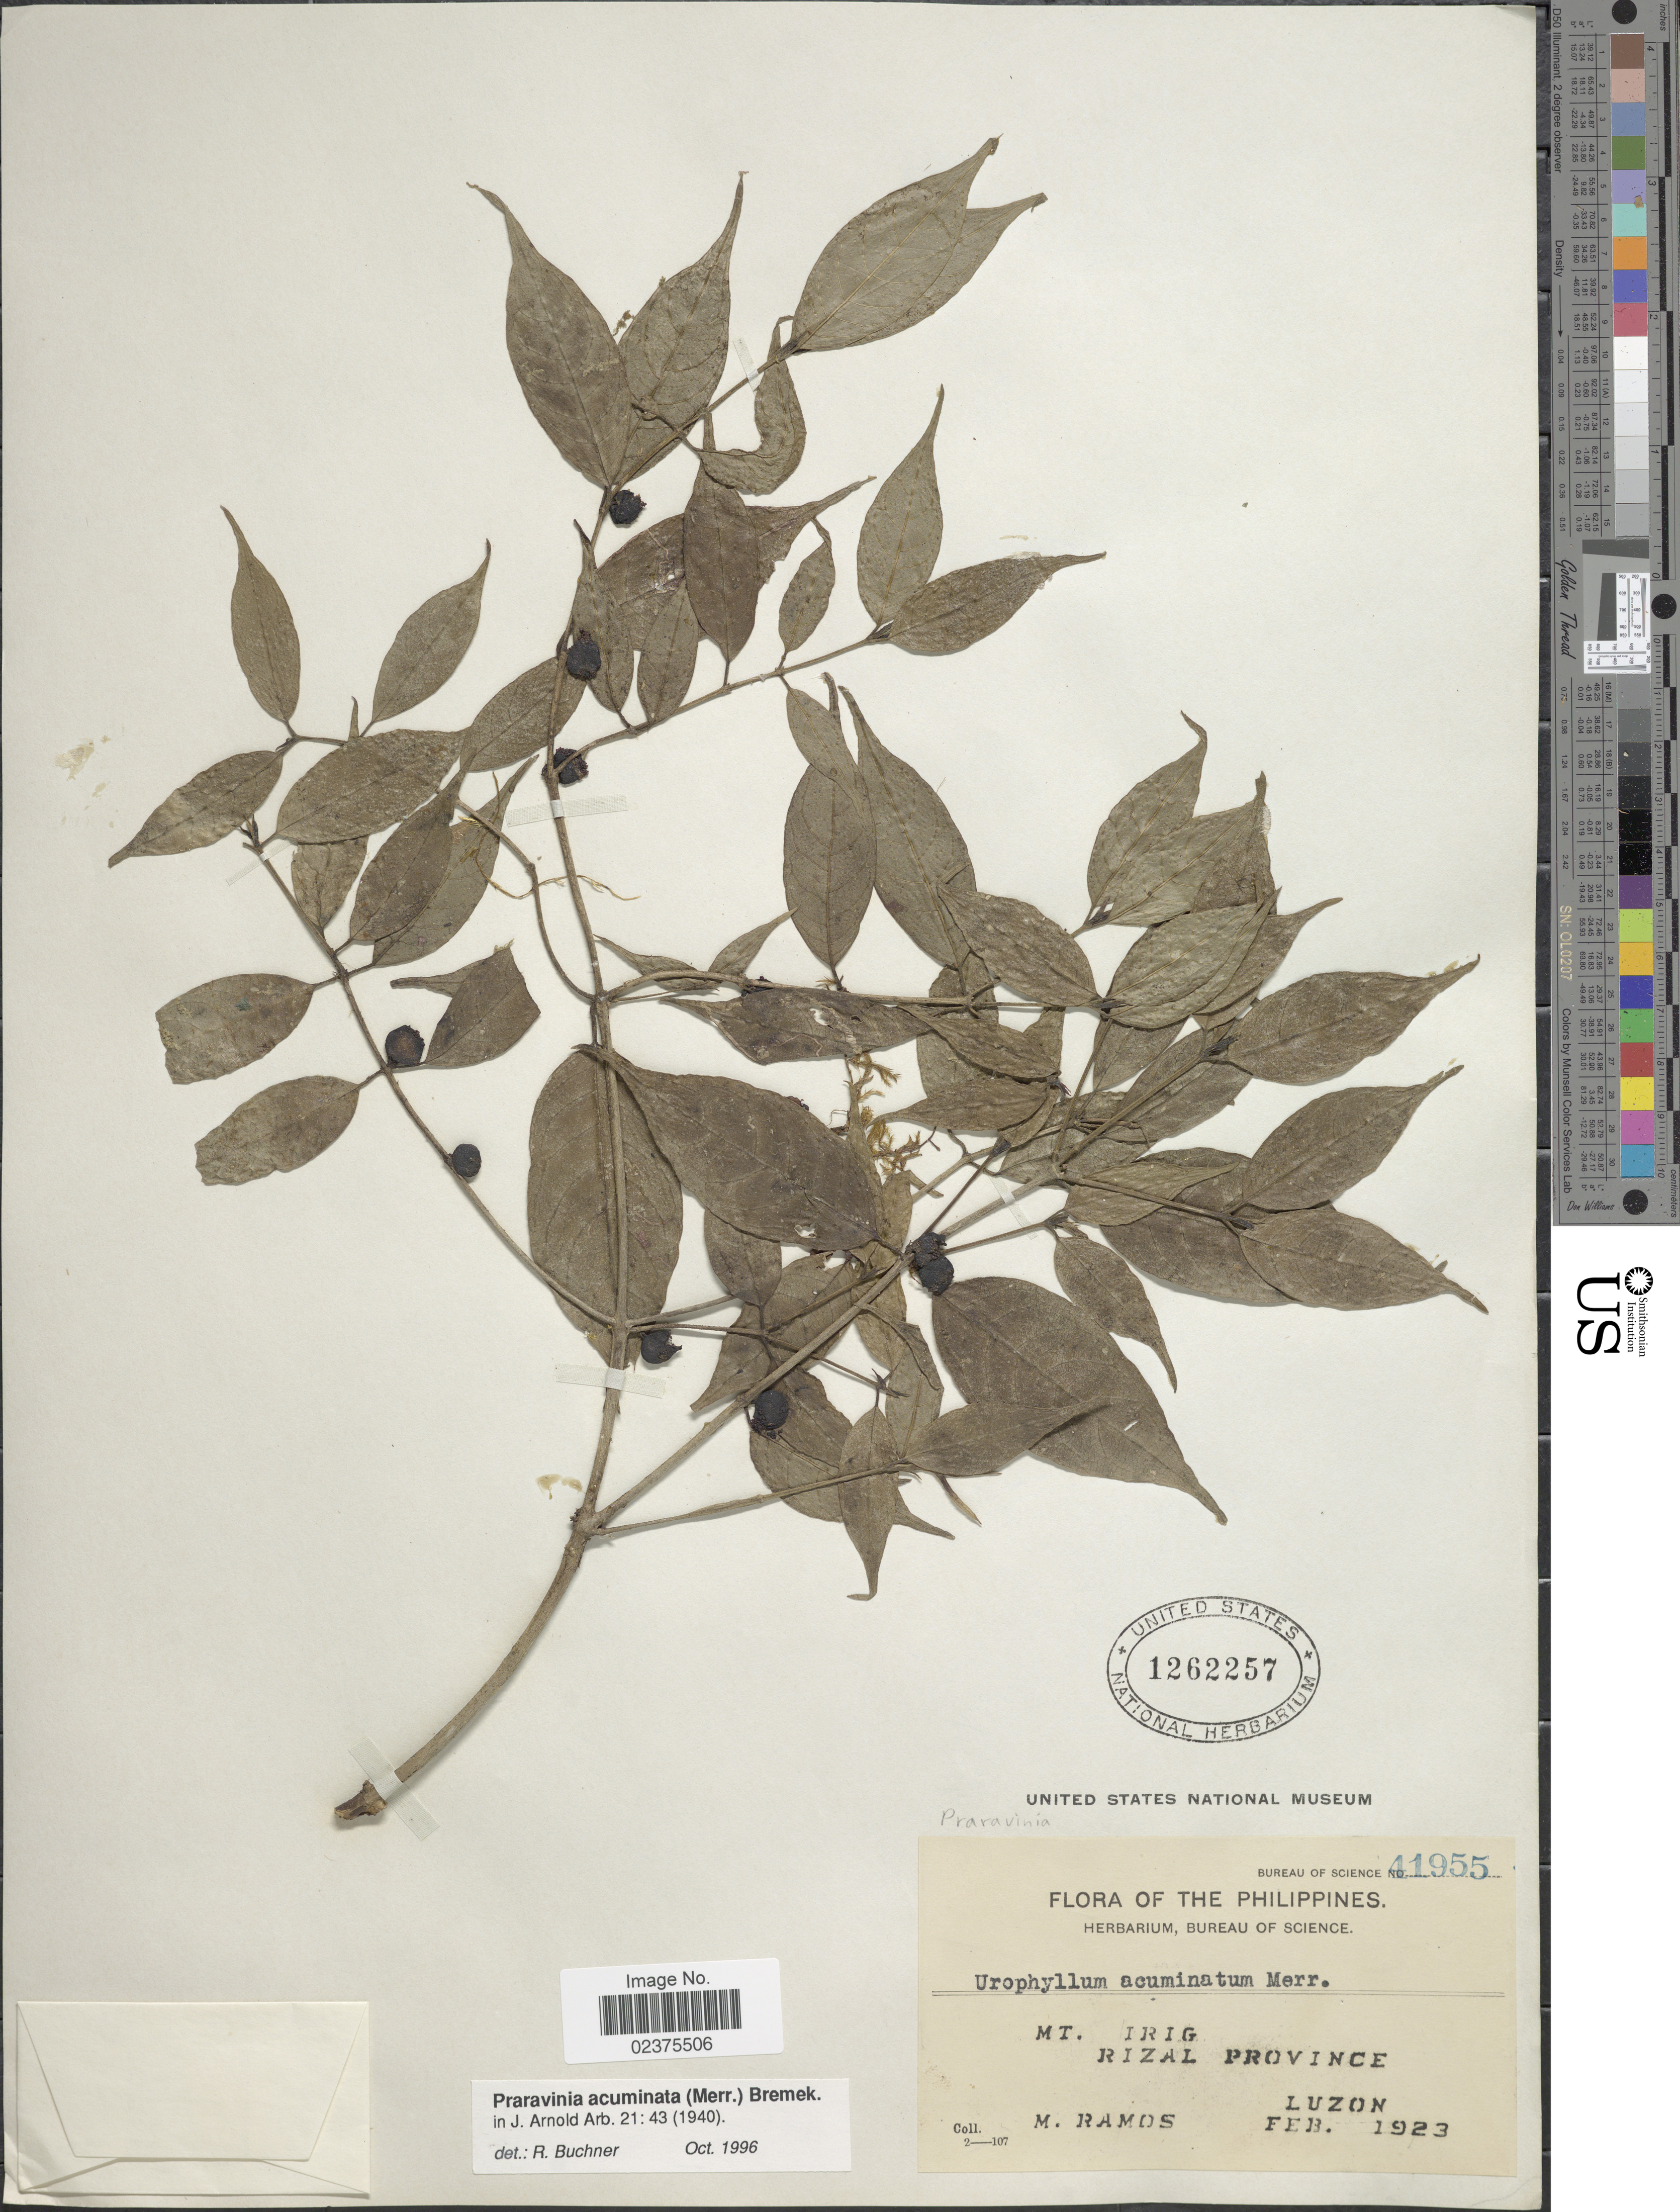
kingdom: Plantae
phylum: Tracheophyta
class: Magnoliopsida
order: Gentianales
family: Rubiaceae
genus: Praravinia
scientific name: Praravinia acuminata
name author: (Merr.) Bremek.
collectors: M. Ramos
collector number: Bureau of Science 41955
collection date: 1923-02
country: Philippines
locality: Mt. Irig, Rizal Province, Luzon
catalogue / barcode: US 1262257